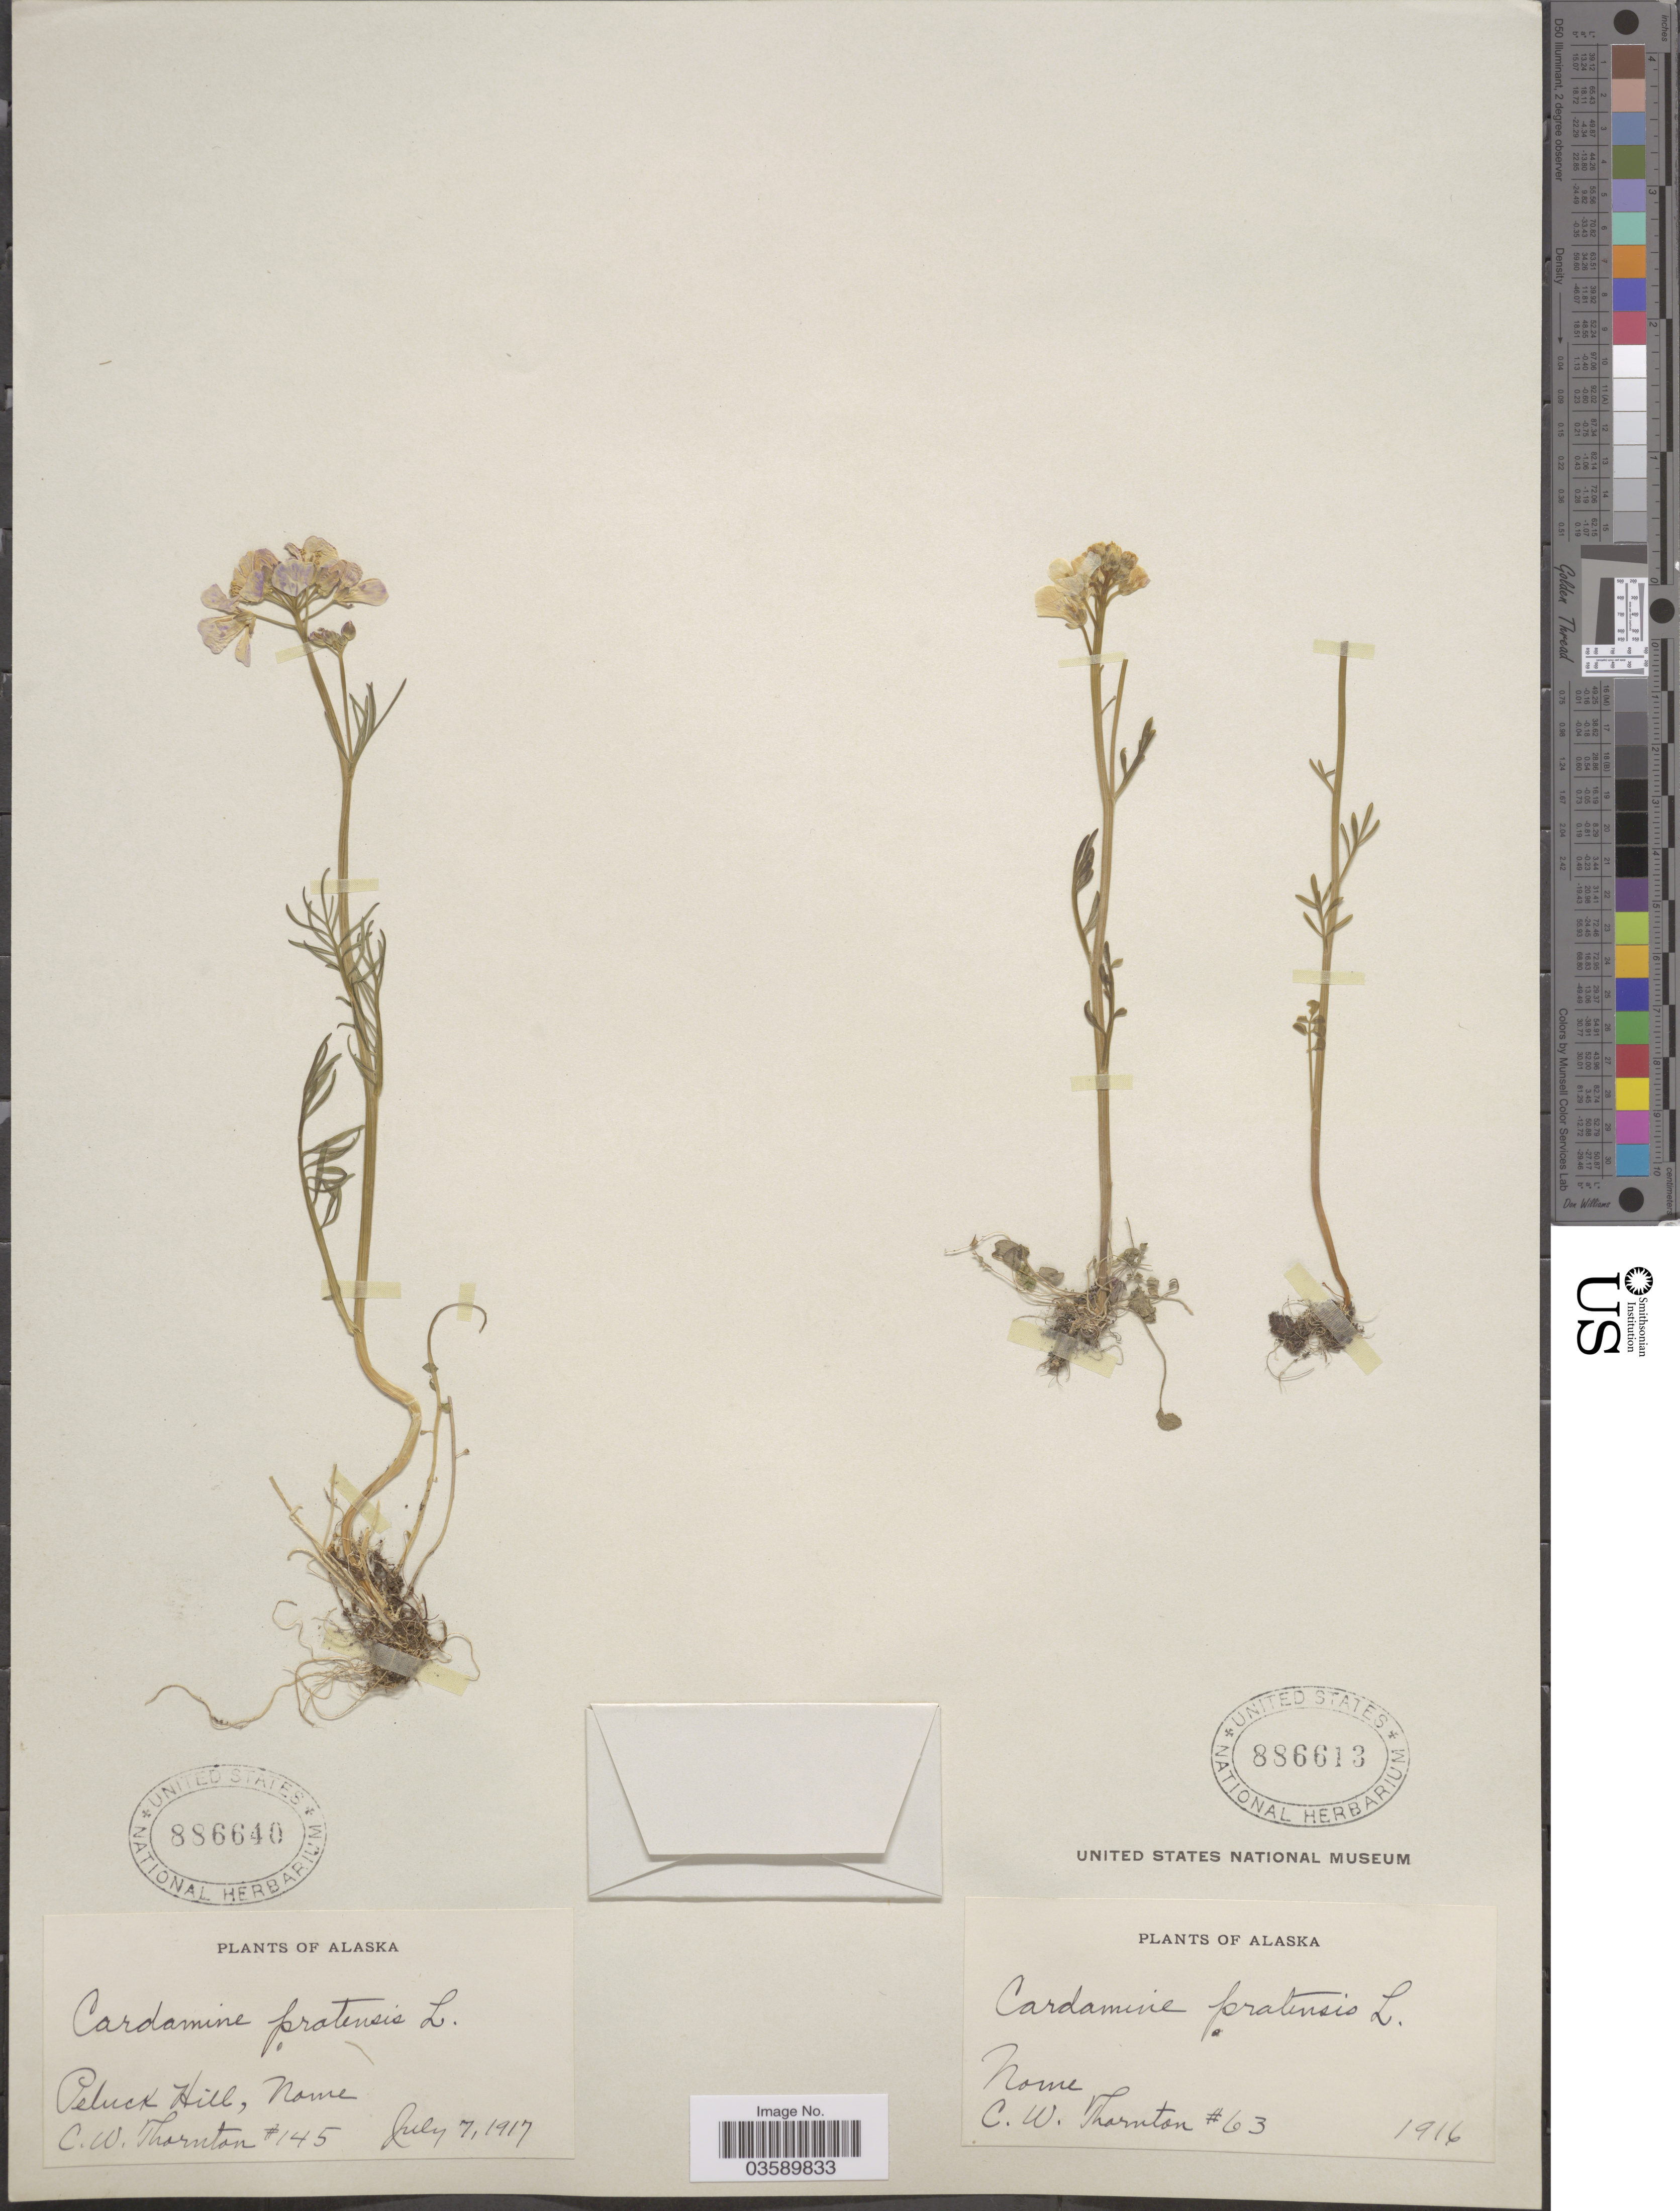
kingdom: Plantae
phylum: Tracheophyta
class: Magnoliopsida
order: Brassicales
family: Brassicaceae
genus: Cardamine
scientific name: Cardamine pratensis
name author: L.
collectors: C. Thornton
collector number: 63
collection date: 1916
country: United States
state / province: Alaska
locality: Nome.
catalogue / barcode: US 886613-2